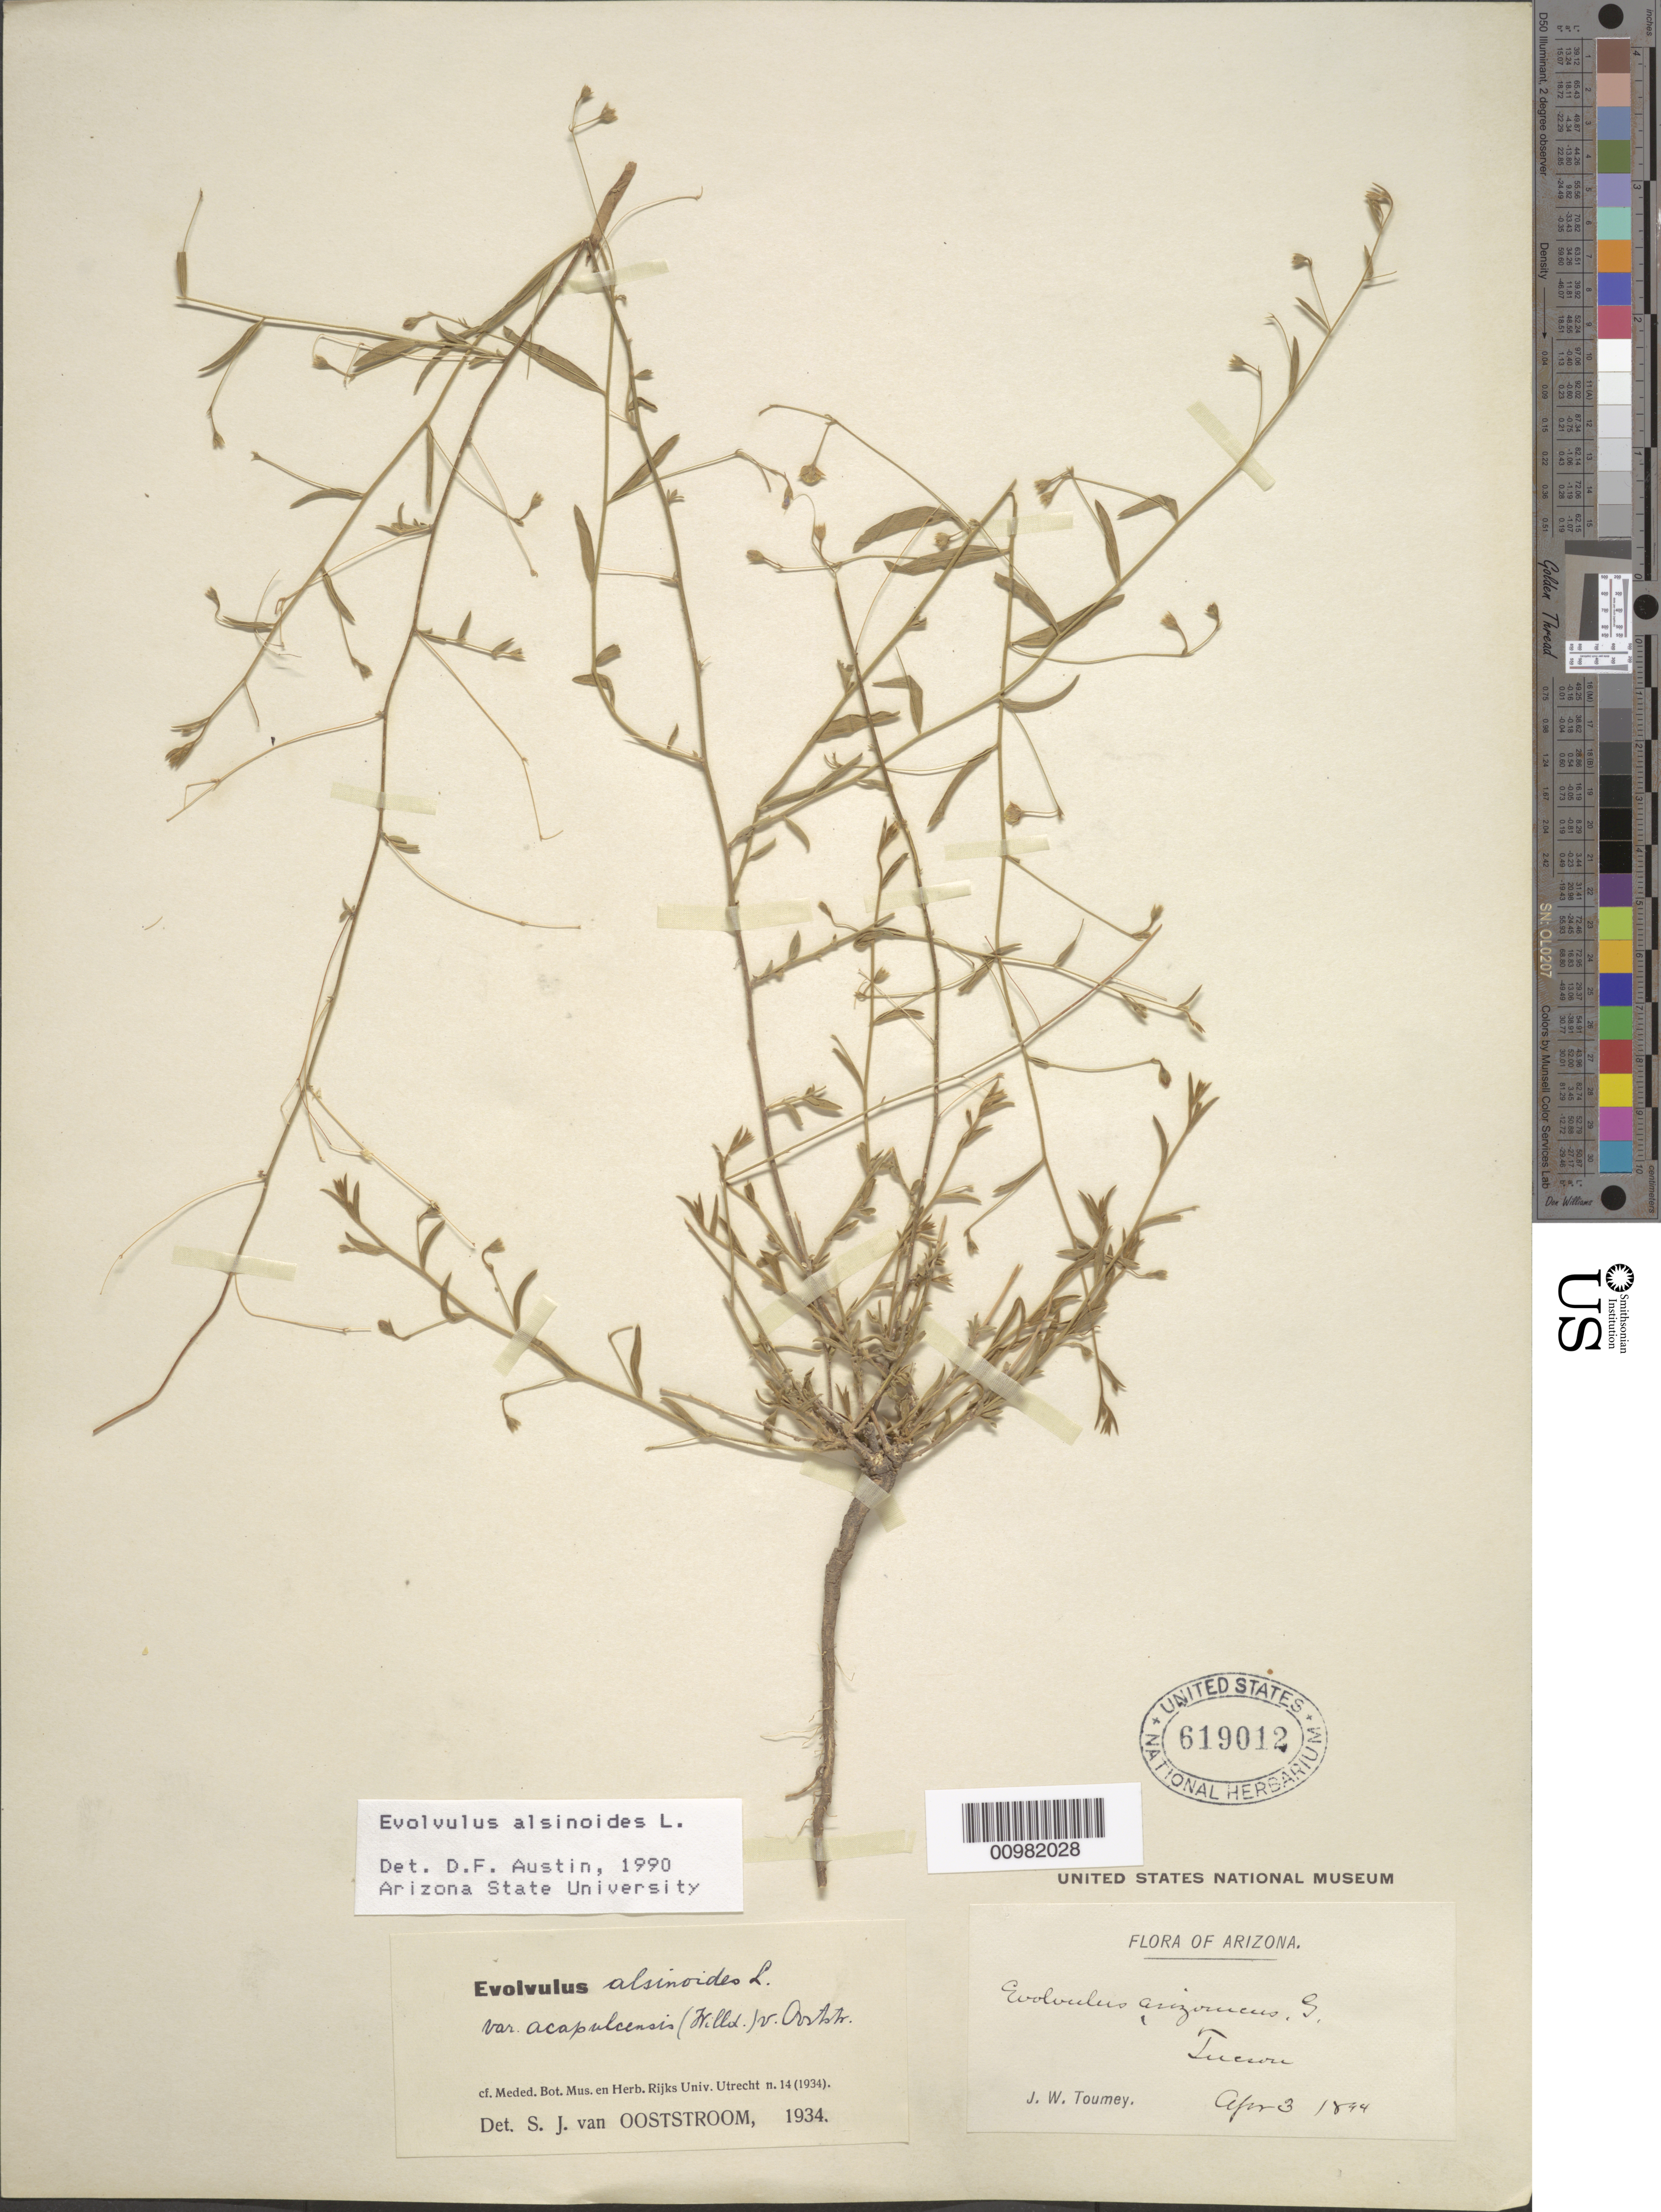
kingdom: Plantae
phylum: Tracheophyta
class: Magnoliopsida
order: Solanales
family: Convolvulaceae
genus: Evolvulus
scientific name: Evolvulus alsinoides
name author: (L.) L.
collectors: J. W. Toumey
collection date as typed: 03 Apr 1894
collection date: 1894-04-03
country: United States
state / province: Arizona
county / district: Pima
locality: Tucson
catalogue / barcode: US 619012